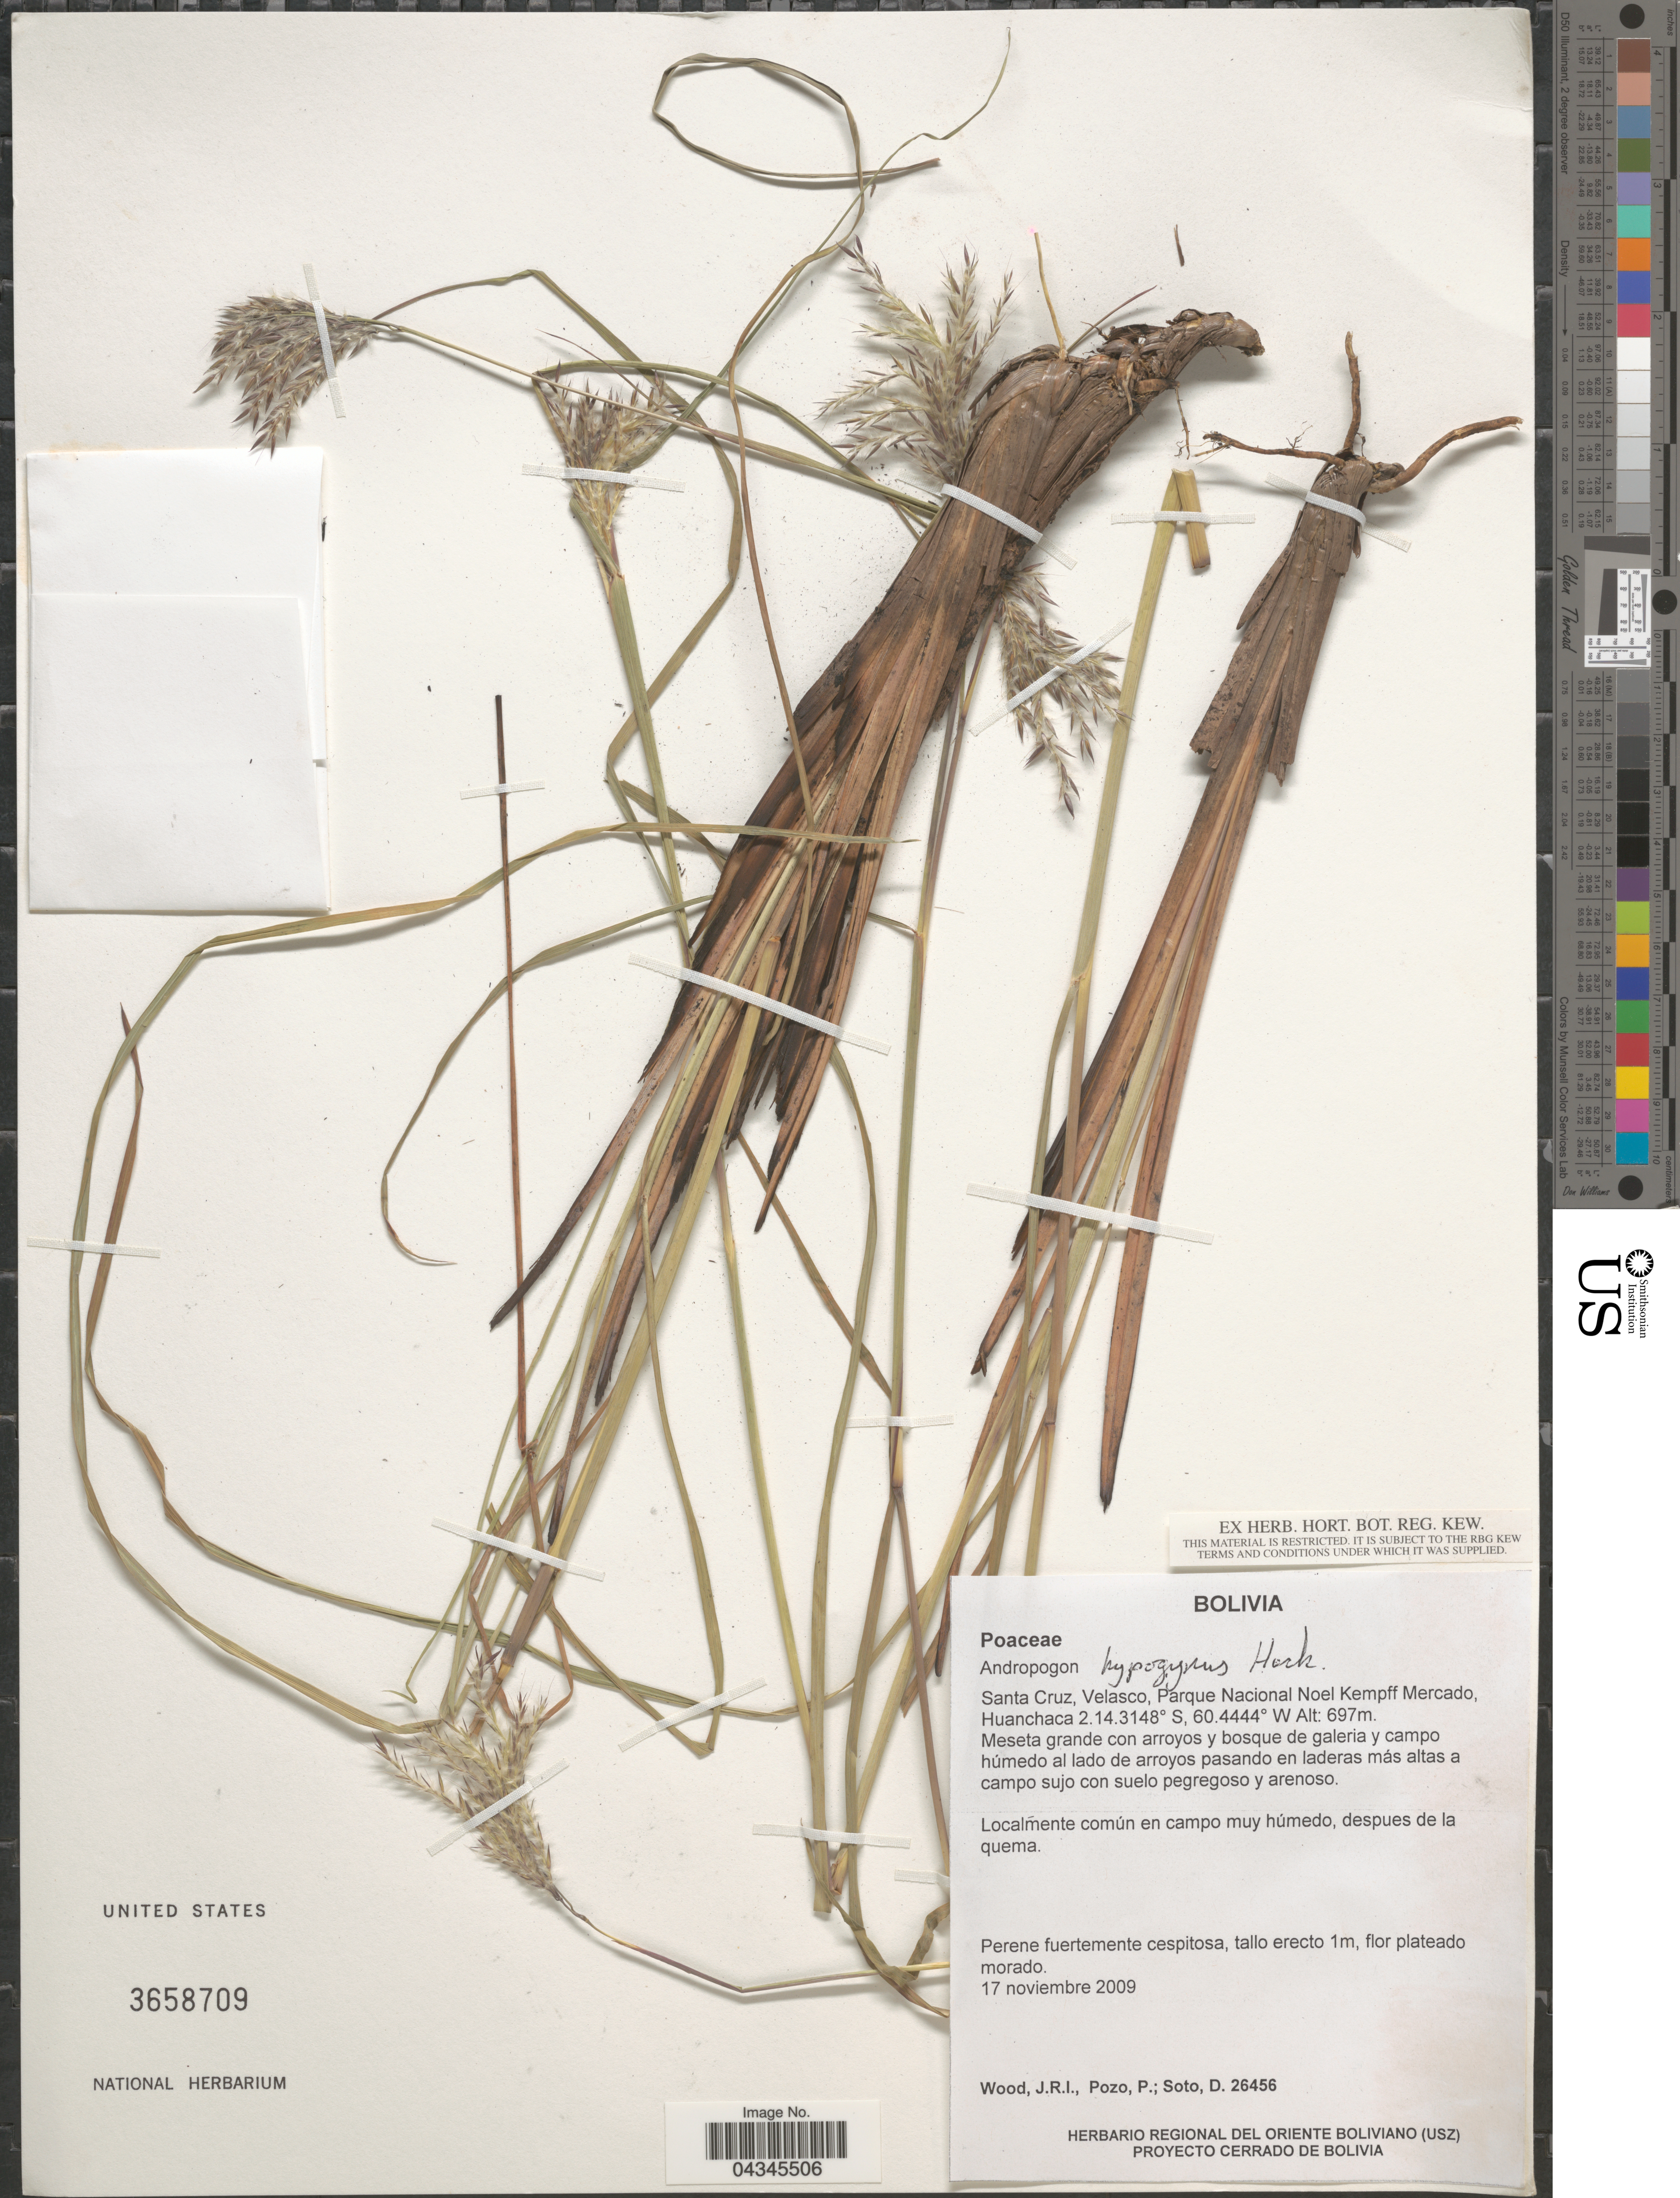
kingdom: Plantae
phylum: Tracheophyta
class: Liliopsida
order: Poales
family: Poaceae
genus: Andropogon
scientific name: Andropogon hypogynus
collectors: J. R. I. Wood, P. Pozo & D. Soto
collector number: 26456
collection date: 2009-11-17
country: Bolivia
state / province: Santa Cruz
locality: Velasco, Parque Nacional Noel Kempff Mercado, Huanchaca.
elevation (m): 697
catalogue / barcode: US 3658709